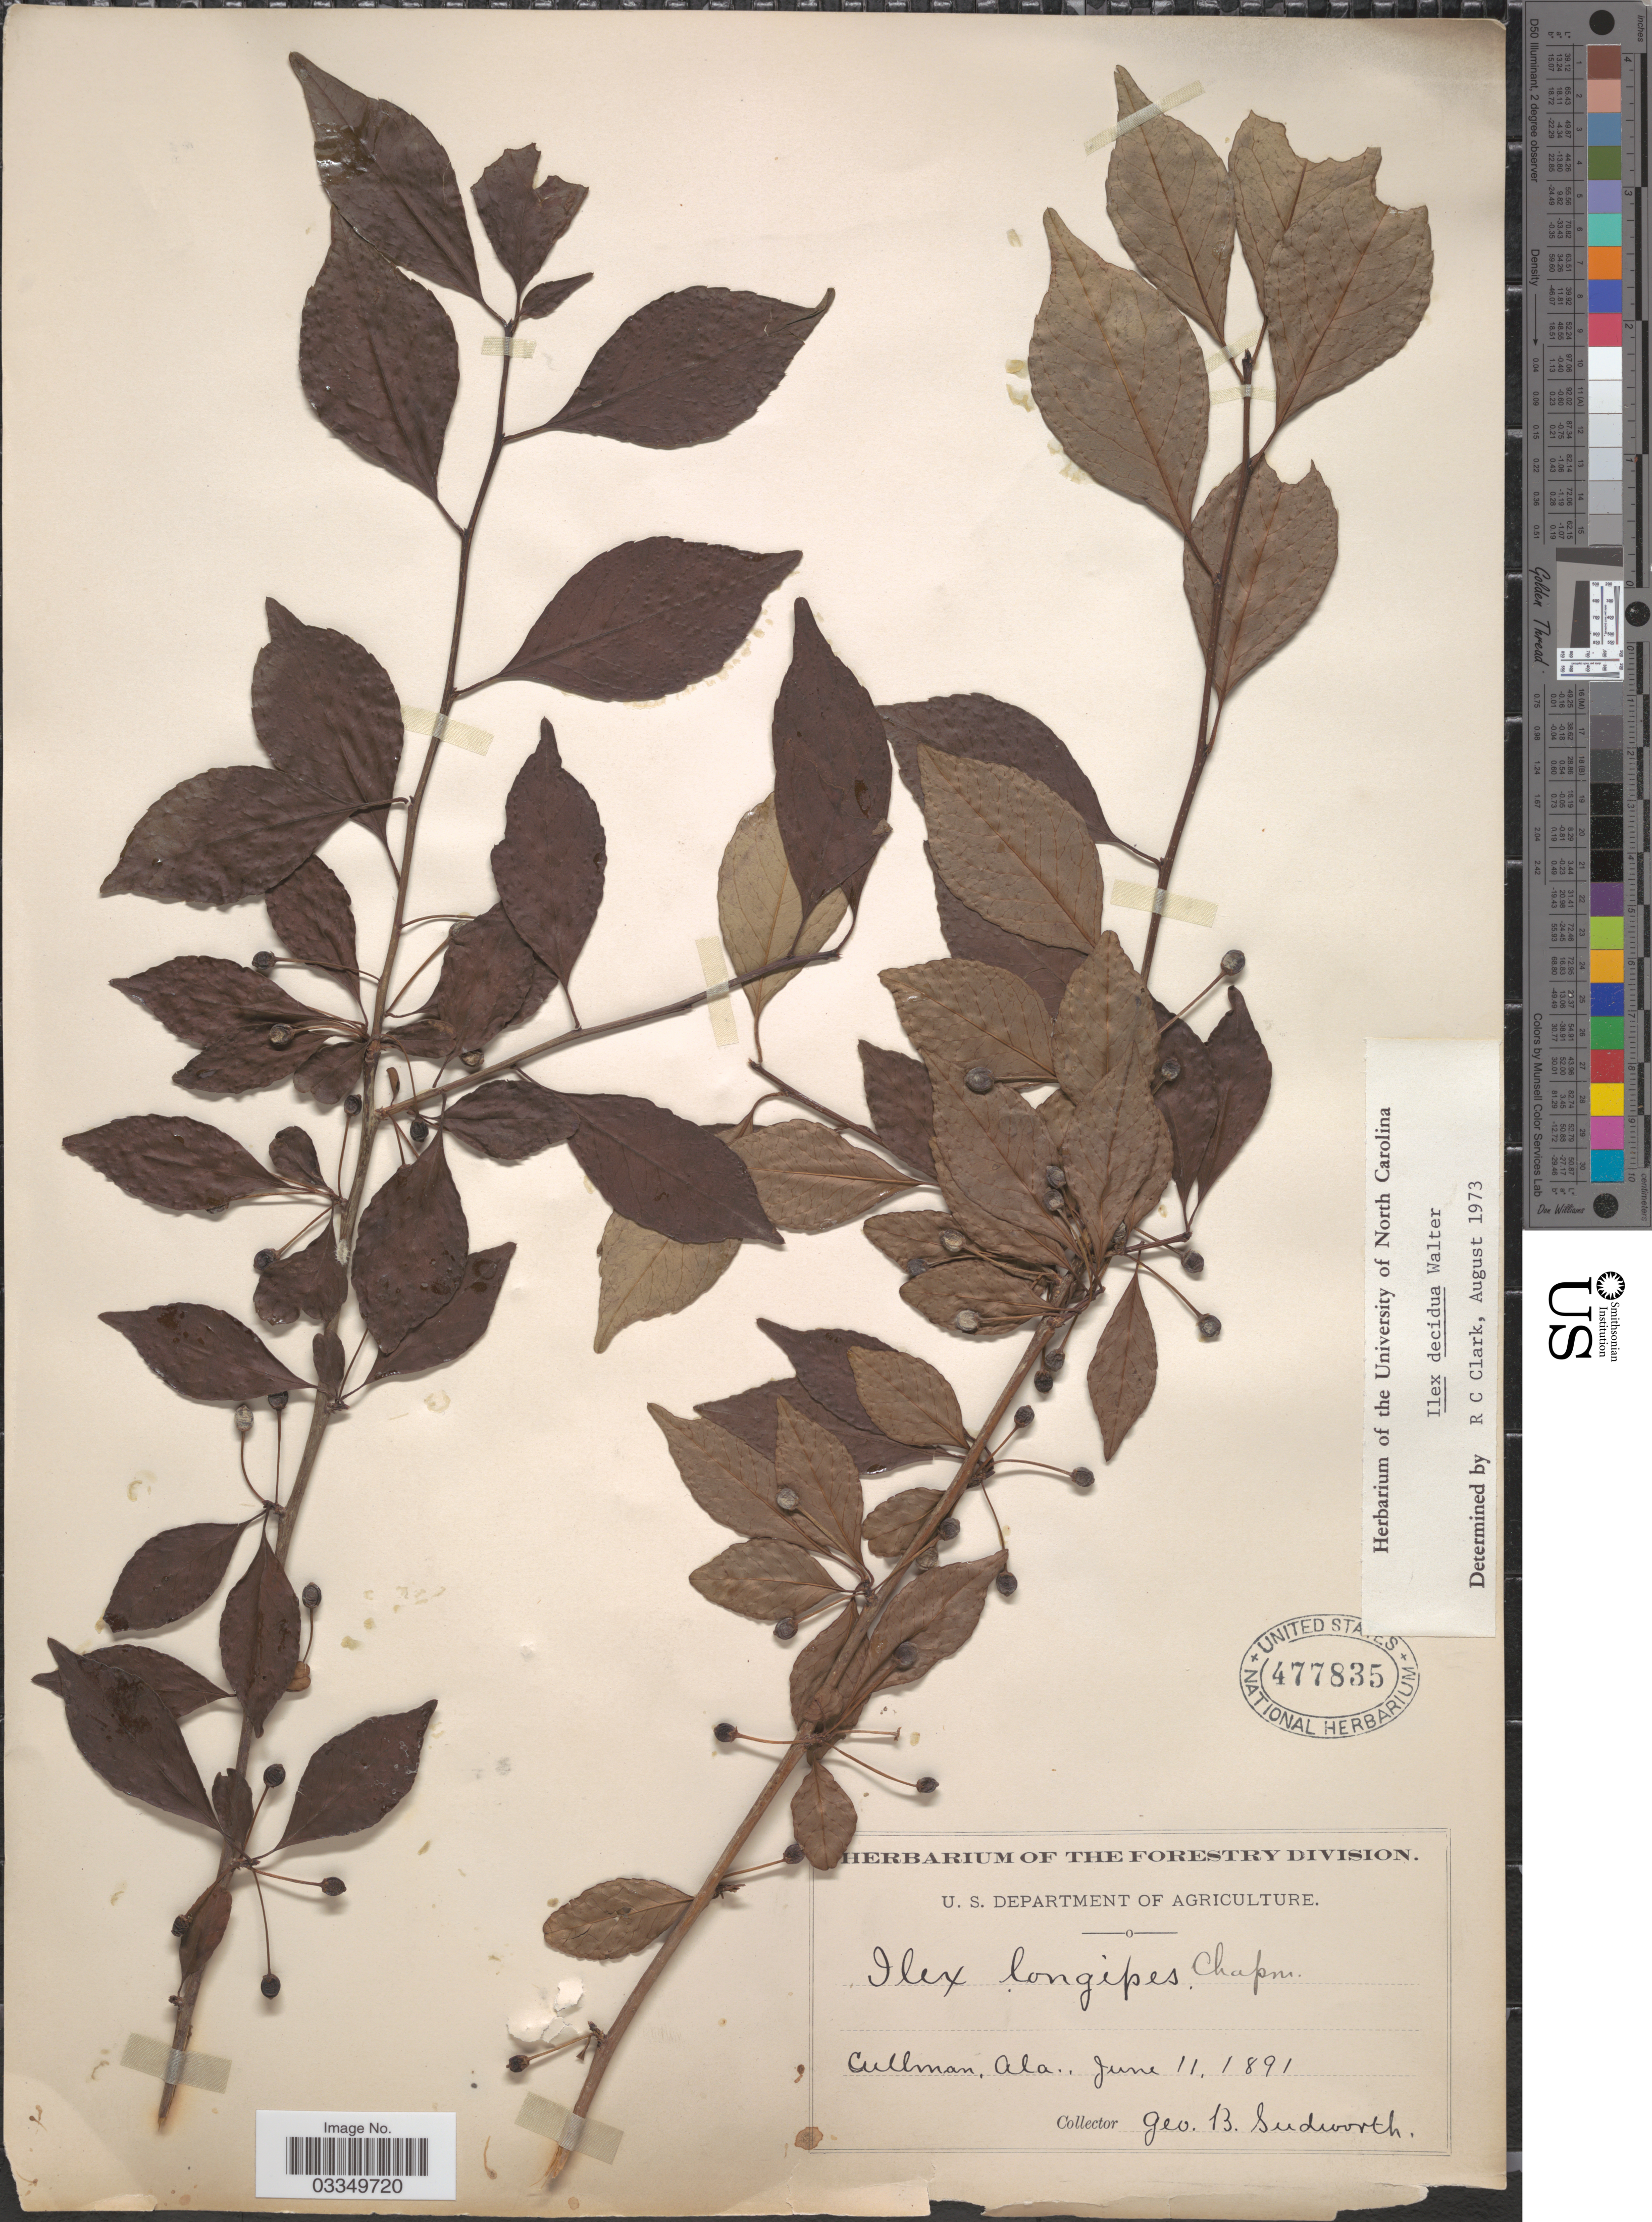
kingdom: Plantae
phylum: Tracheophyta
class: Magnoliopsida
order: Aquifoliales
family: Aquifoliaceae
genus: Ilex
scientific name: Ilex decidua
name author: Walter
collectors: G. B. Sudworth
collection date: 1891-06-11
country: United States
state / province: Alabama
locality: Cullman.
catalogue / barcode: US 477835